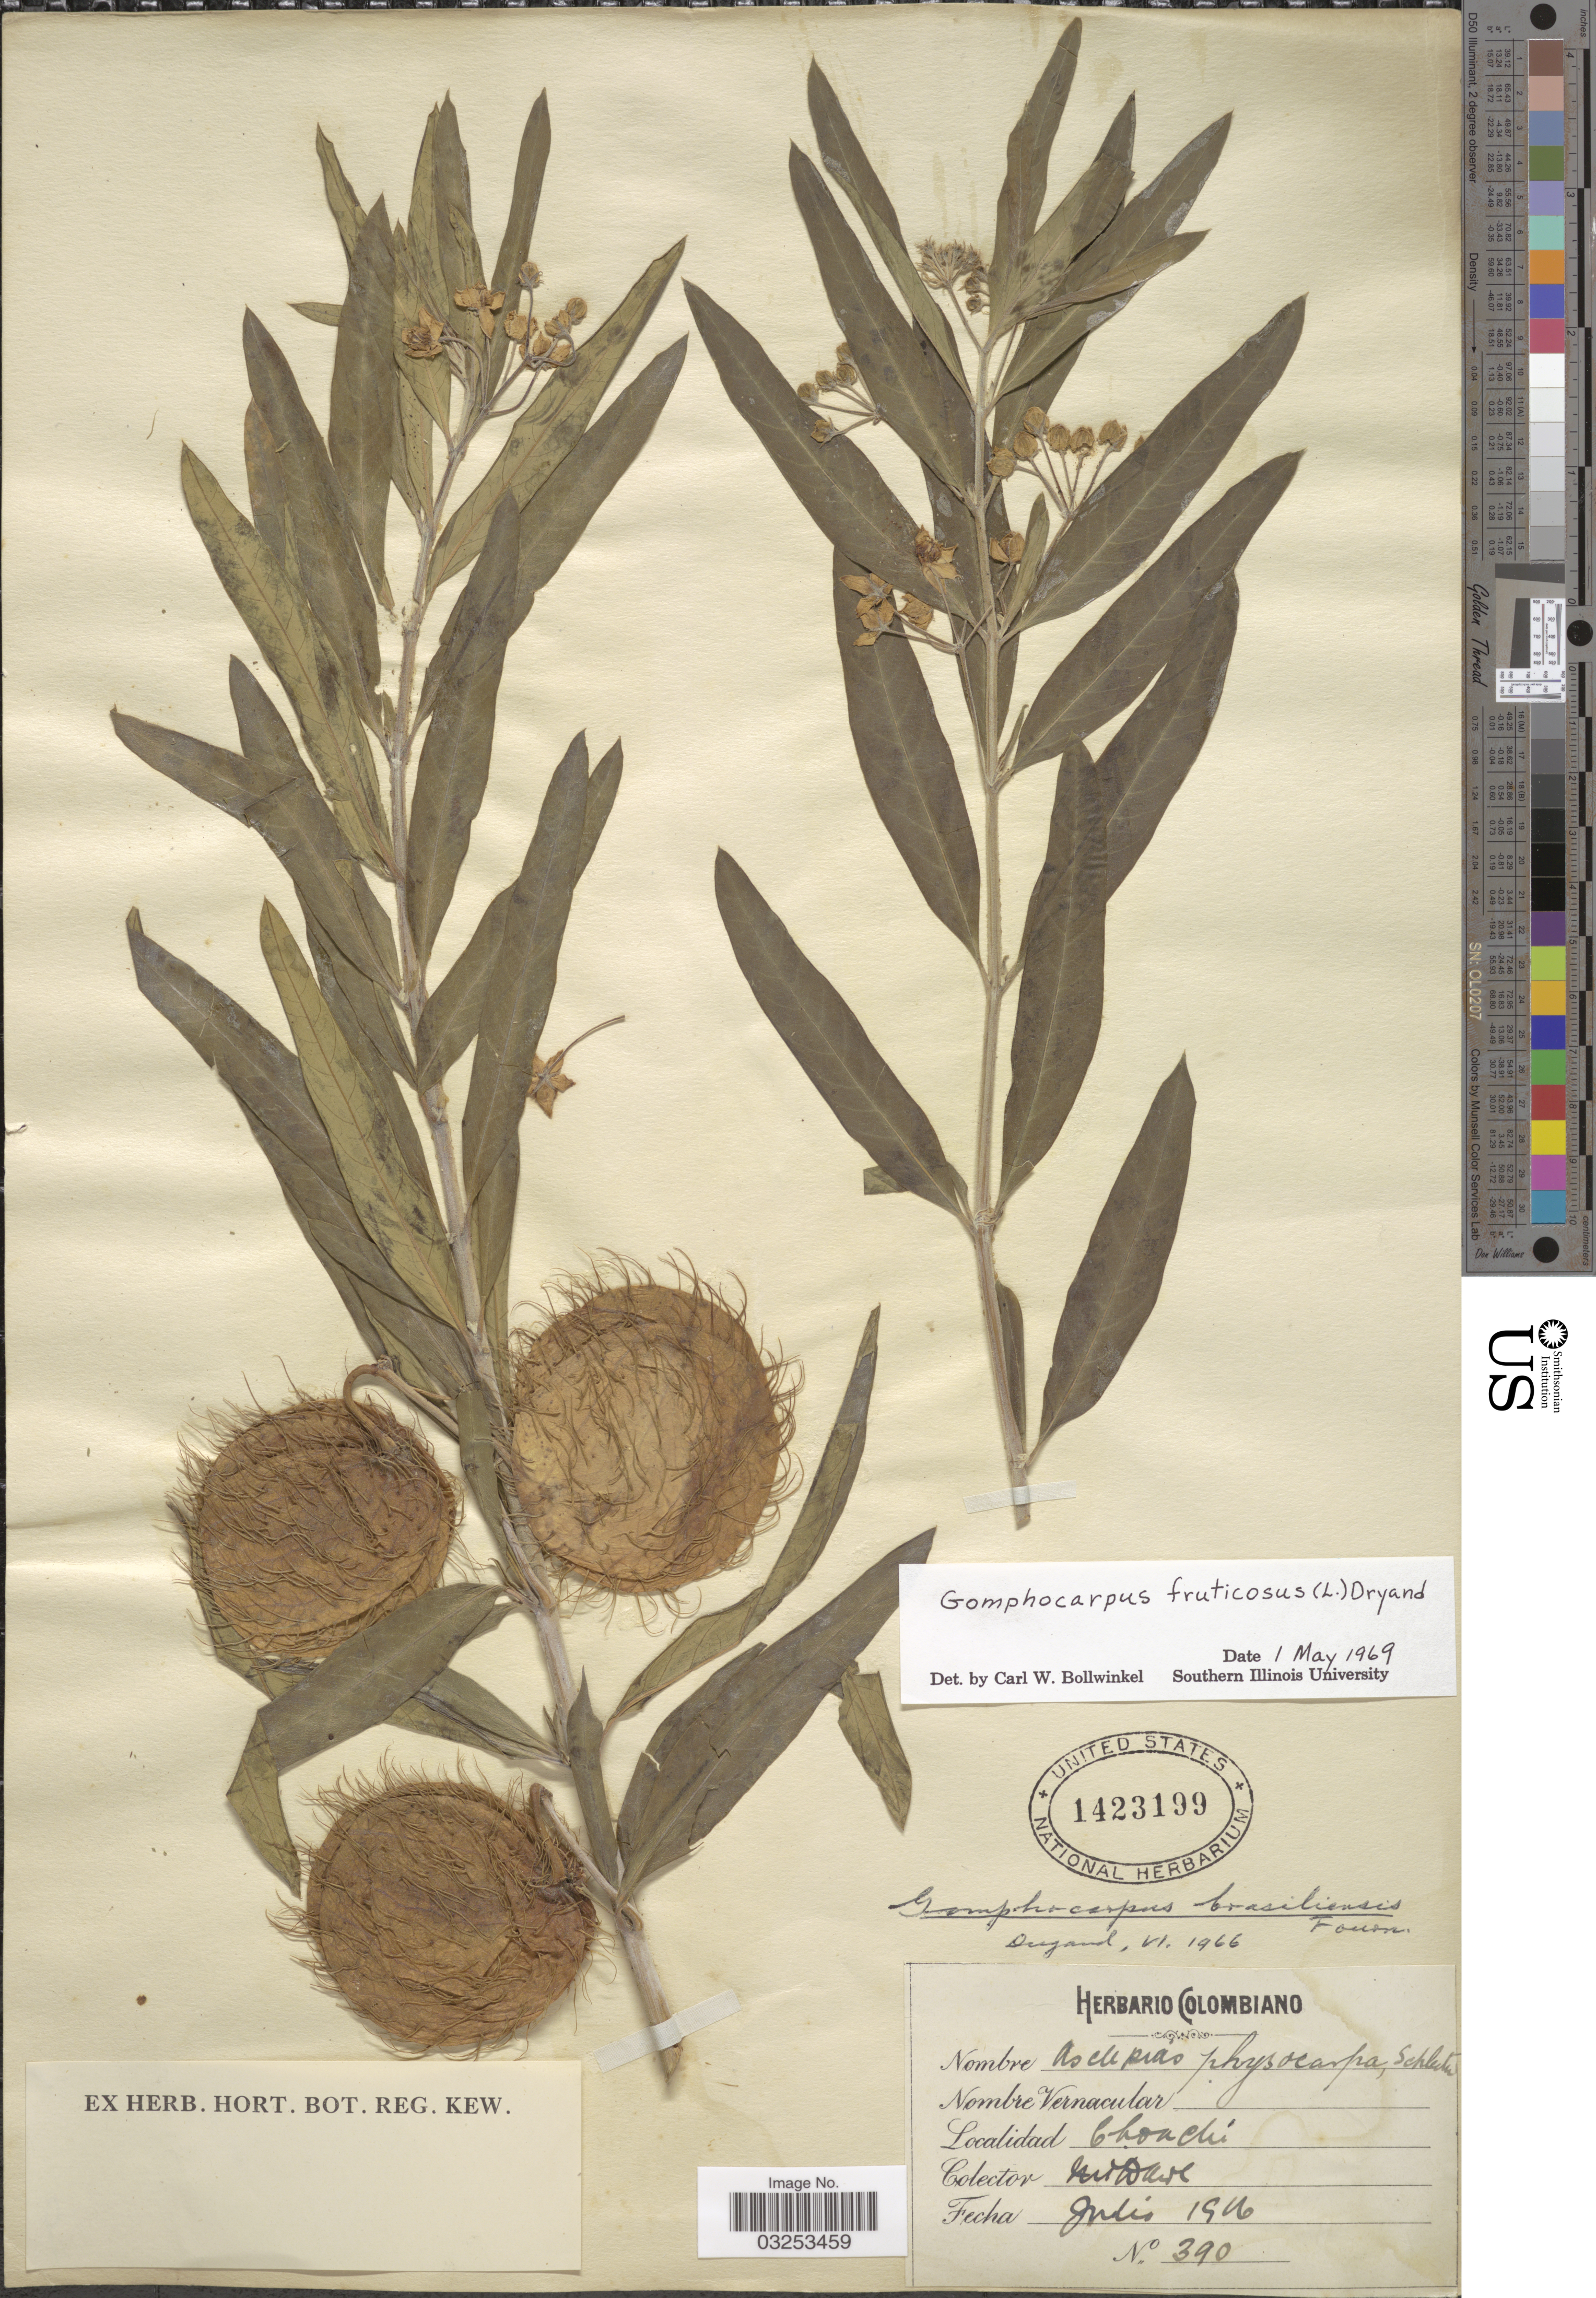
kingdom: Plantae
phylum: Tracheophyta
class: Magnoliopsida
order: Gentianales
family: Apocynaceae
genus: Gomphocarpus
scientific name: Gomphocarpus fruticosus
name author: (L.) W.T. Aiton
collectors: M. T. Dawe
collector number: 390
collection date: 1916-07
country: Colombia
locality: Choachi.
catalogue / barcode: US 1423199